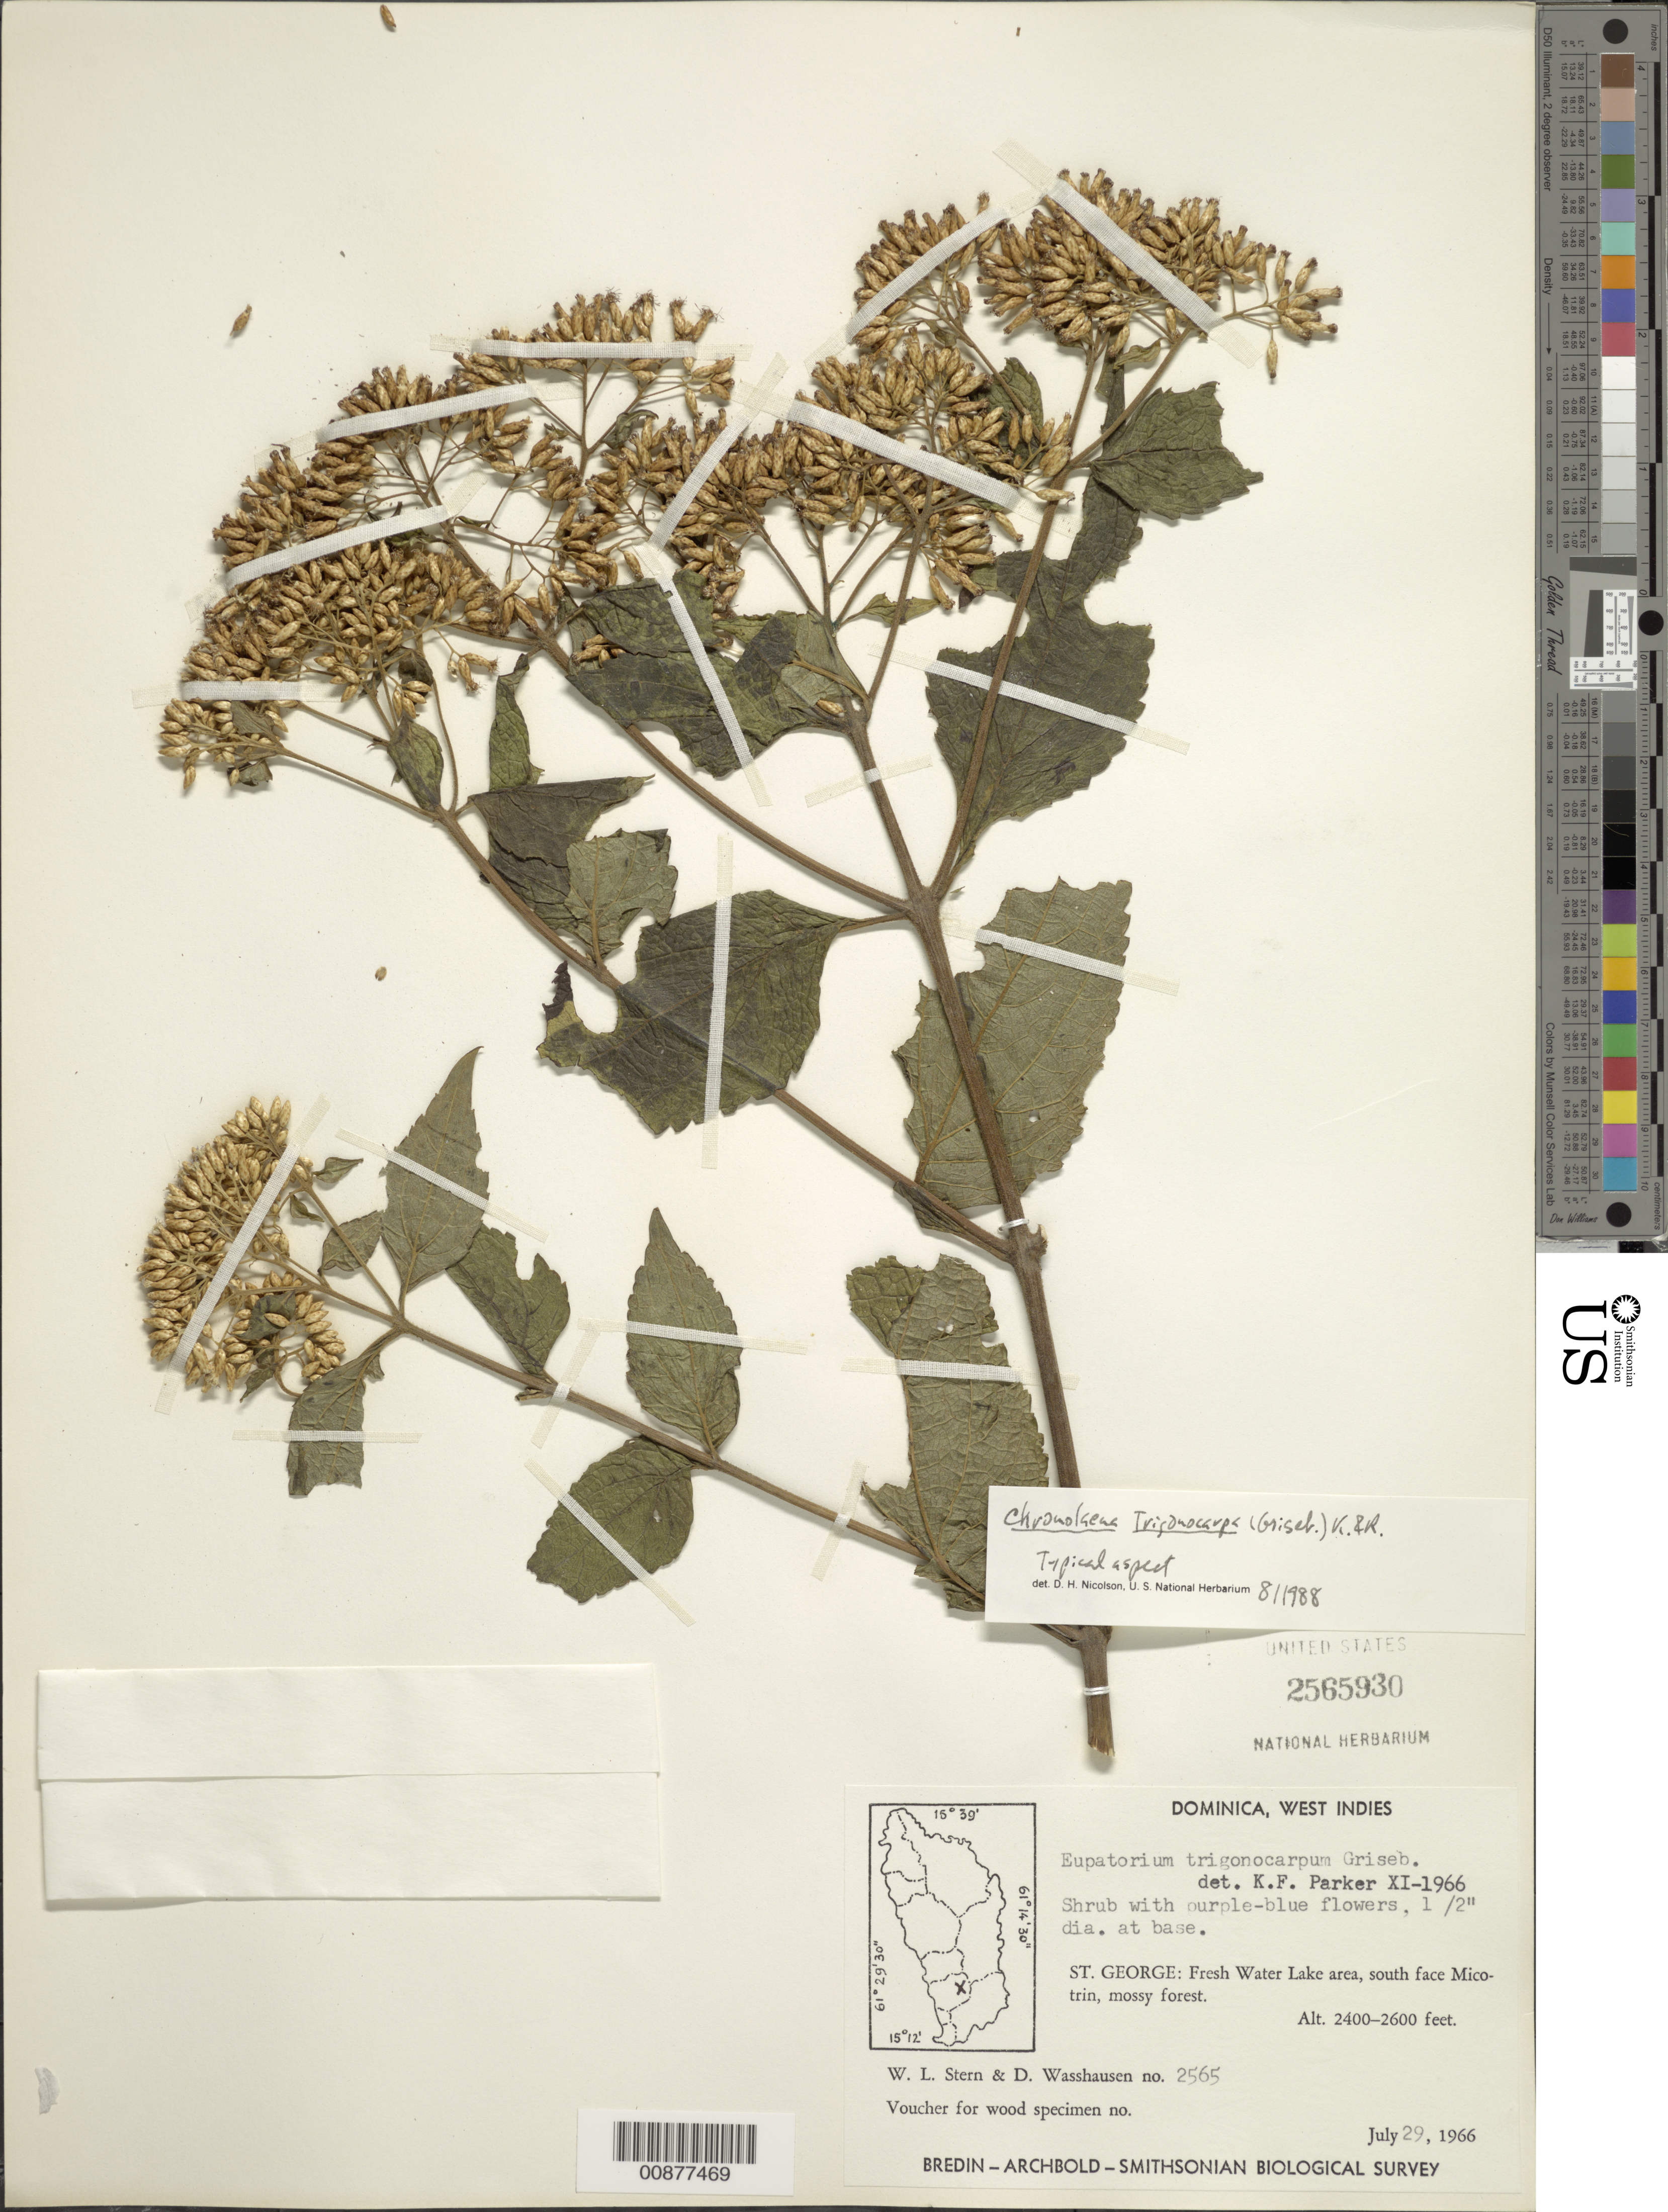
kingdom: Plantae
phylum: Tracheophyta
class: Magnoliopsida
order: Asterales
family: Asteraceae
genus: Chromolaena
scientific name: Chromolaena trigonocarpa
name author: (Griseb.) R.M. King & H. Rob.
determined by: Nicolson, Dan H.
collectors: W. L. Stern & D. C. Wasshausen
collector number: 2565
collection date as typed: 29 Jul 1966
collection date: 1966-07-29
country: Dominica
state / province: St. George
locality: Fresh Water Lake area, south face of Micotrin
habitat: Mossy forest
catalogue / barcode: US 2565930